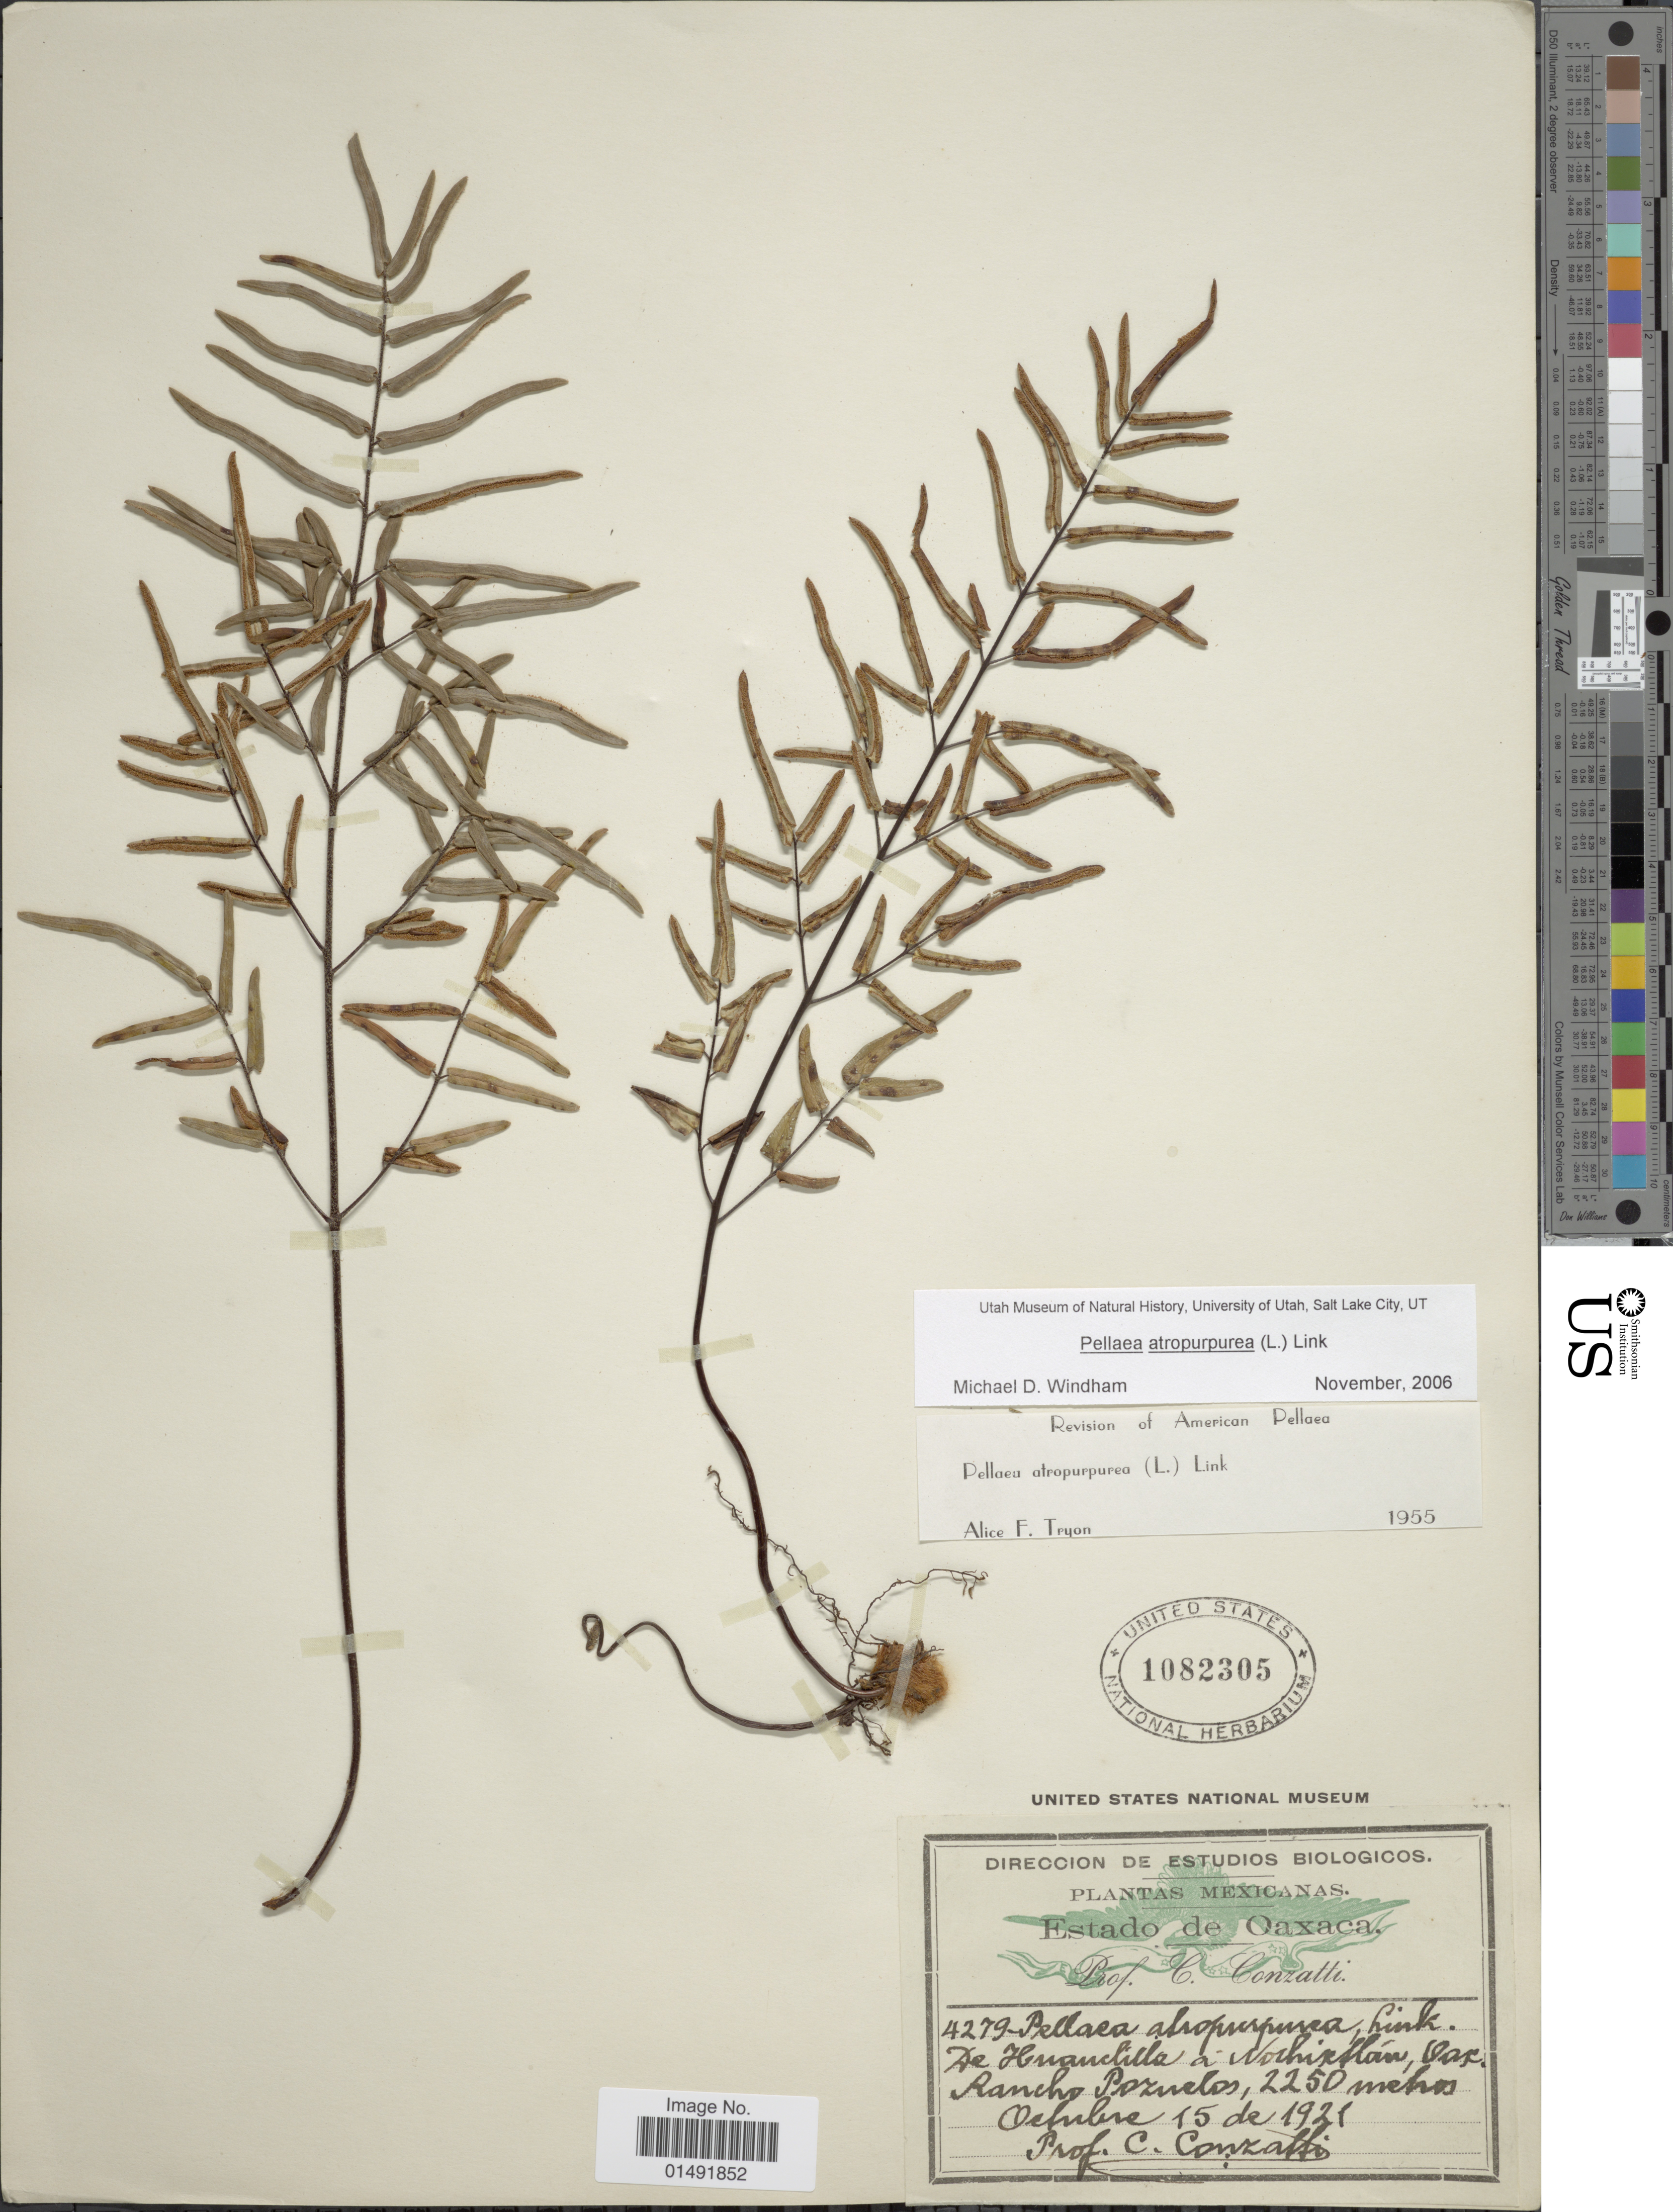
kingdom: Plantae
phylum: Tracheophyta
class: Polypodiopsida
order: Polypodiales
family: Pteridaceae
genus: Pellaea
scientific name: Pellaea atropurpurea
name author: (L.) Link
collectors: C. Conzatti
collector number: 4279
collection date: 1921-10-15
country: Mexico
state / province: Oaxaca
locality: Rancho Pazuelas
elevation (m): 2250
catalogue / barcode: US 1082305